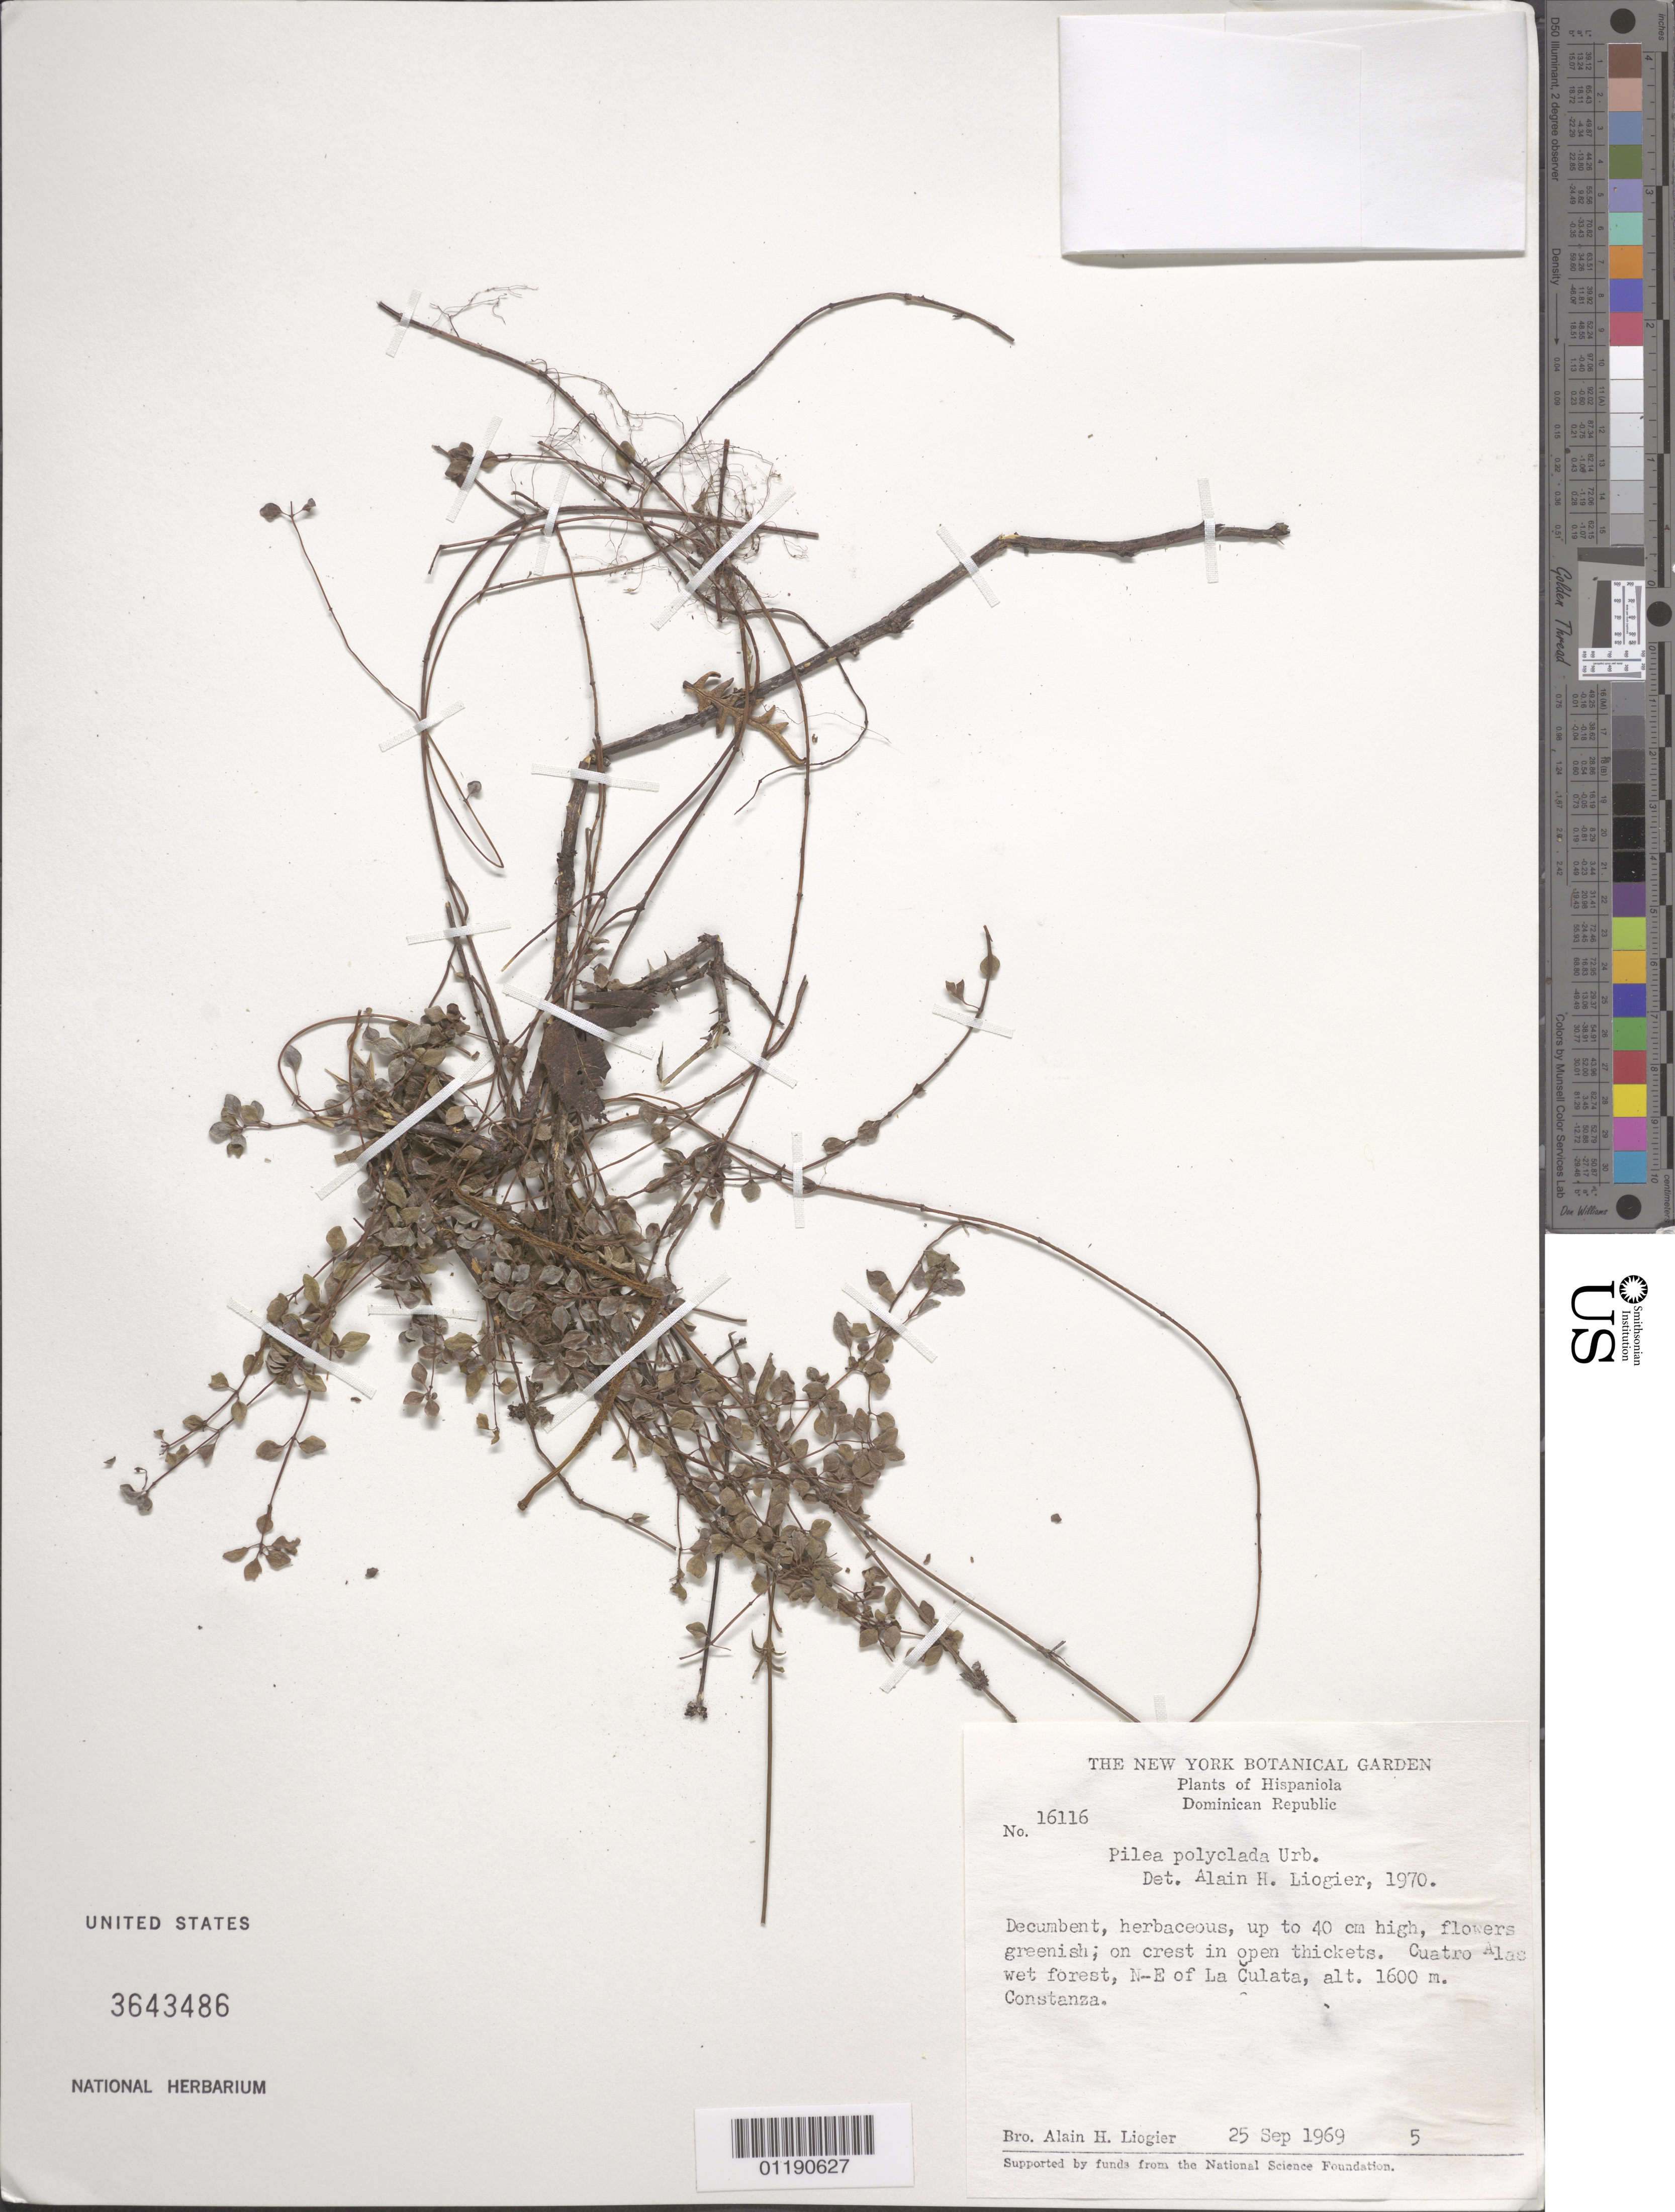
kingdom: Plantae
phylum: Tracheophyta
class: Magnoliopsida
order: Rosales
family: Urticaceae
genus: Pilea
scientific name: Pilea polyclada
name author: Urb.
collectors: A. H. Liogier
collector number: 16116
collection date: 1969-09-25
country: Dominican Republic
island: Hispaniola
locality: N-E of La Culata. Constanza.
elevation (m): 1600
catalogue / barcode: US 3643486